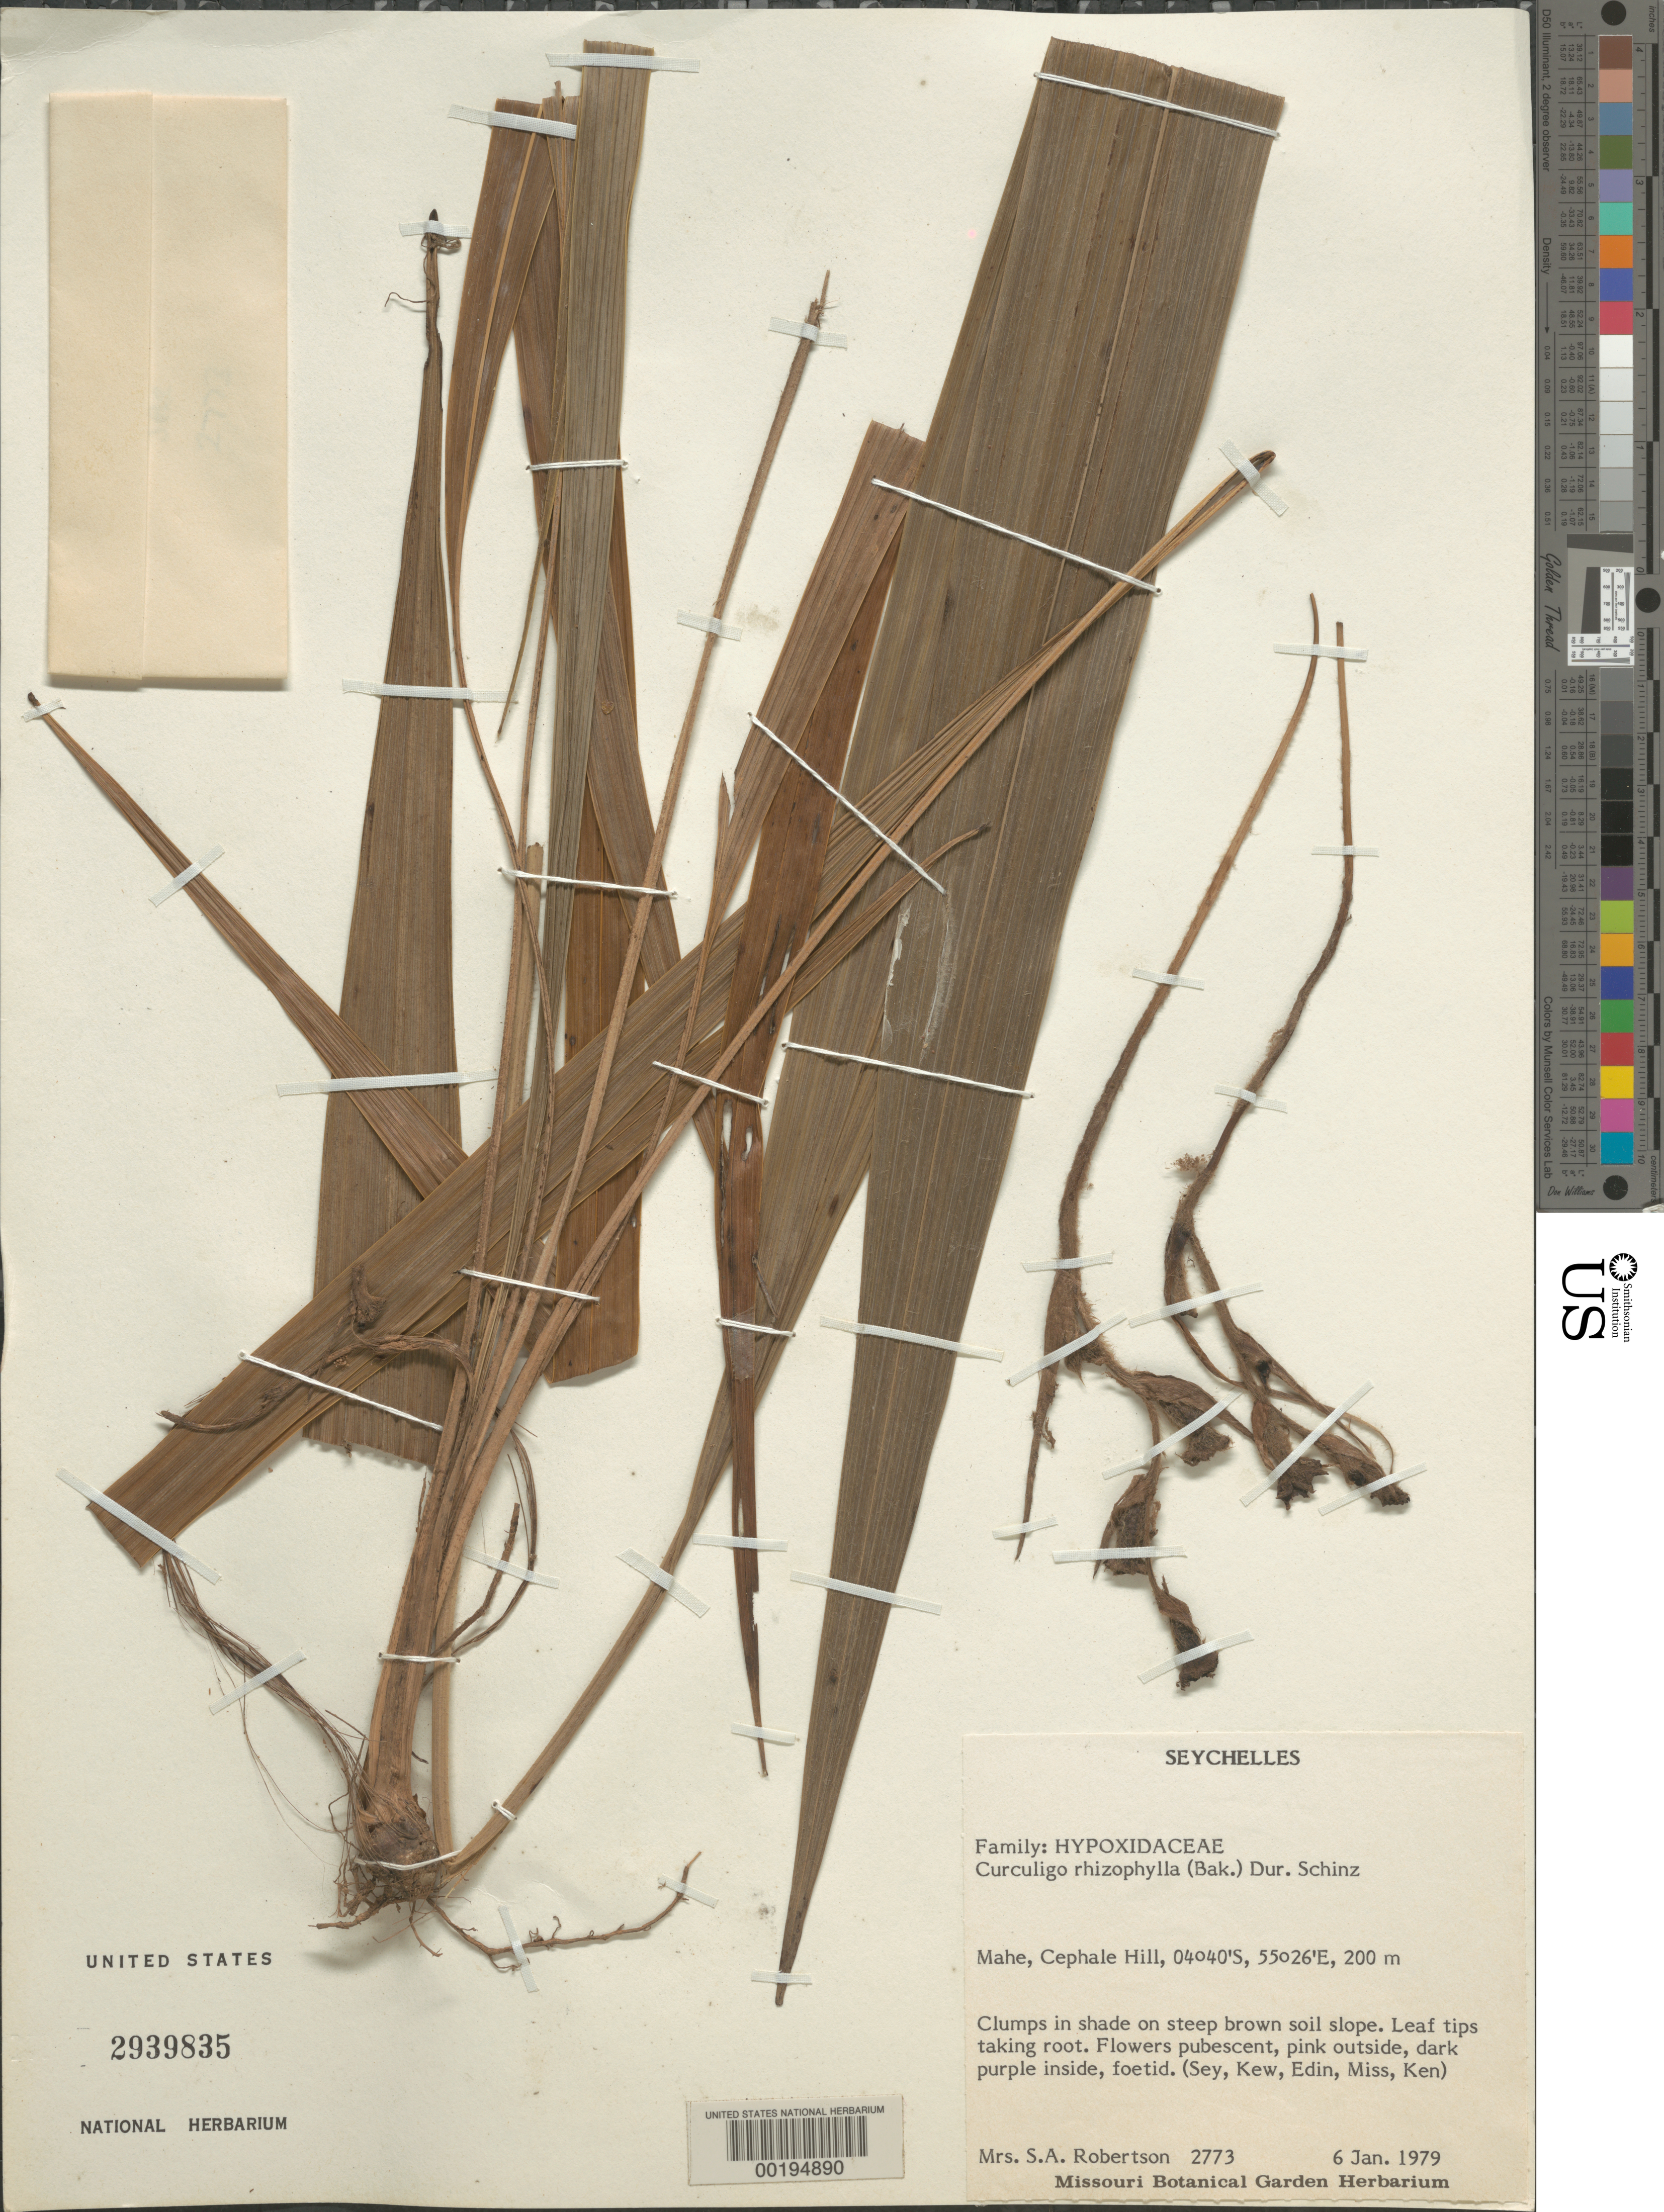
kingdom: Plantae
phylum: Tracheophyta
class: Liliopsida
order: Asparagales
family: Hypoxidaceae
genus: Curculigo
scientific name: Curculigo rhizophylla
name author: (Baker) Durand & Schinz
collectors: Mrs. S. A. Robertson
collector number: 2773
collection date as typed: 06 Jan 1979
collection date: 1979-01-06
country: Seychelles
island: Mahé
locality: Mahe, cephale hill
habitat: In shade on steep brown soil slope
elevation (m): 200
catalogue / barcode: US 2939835